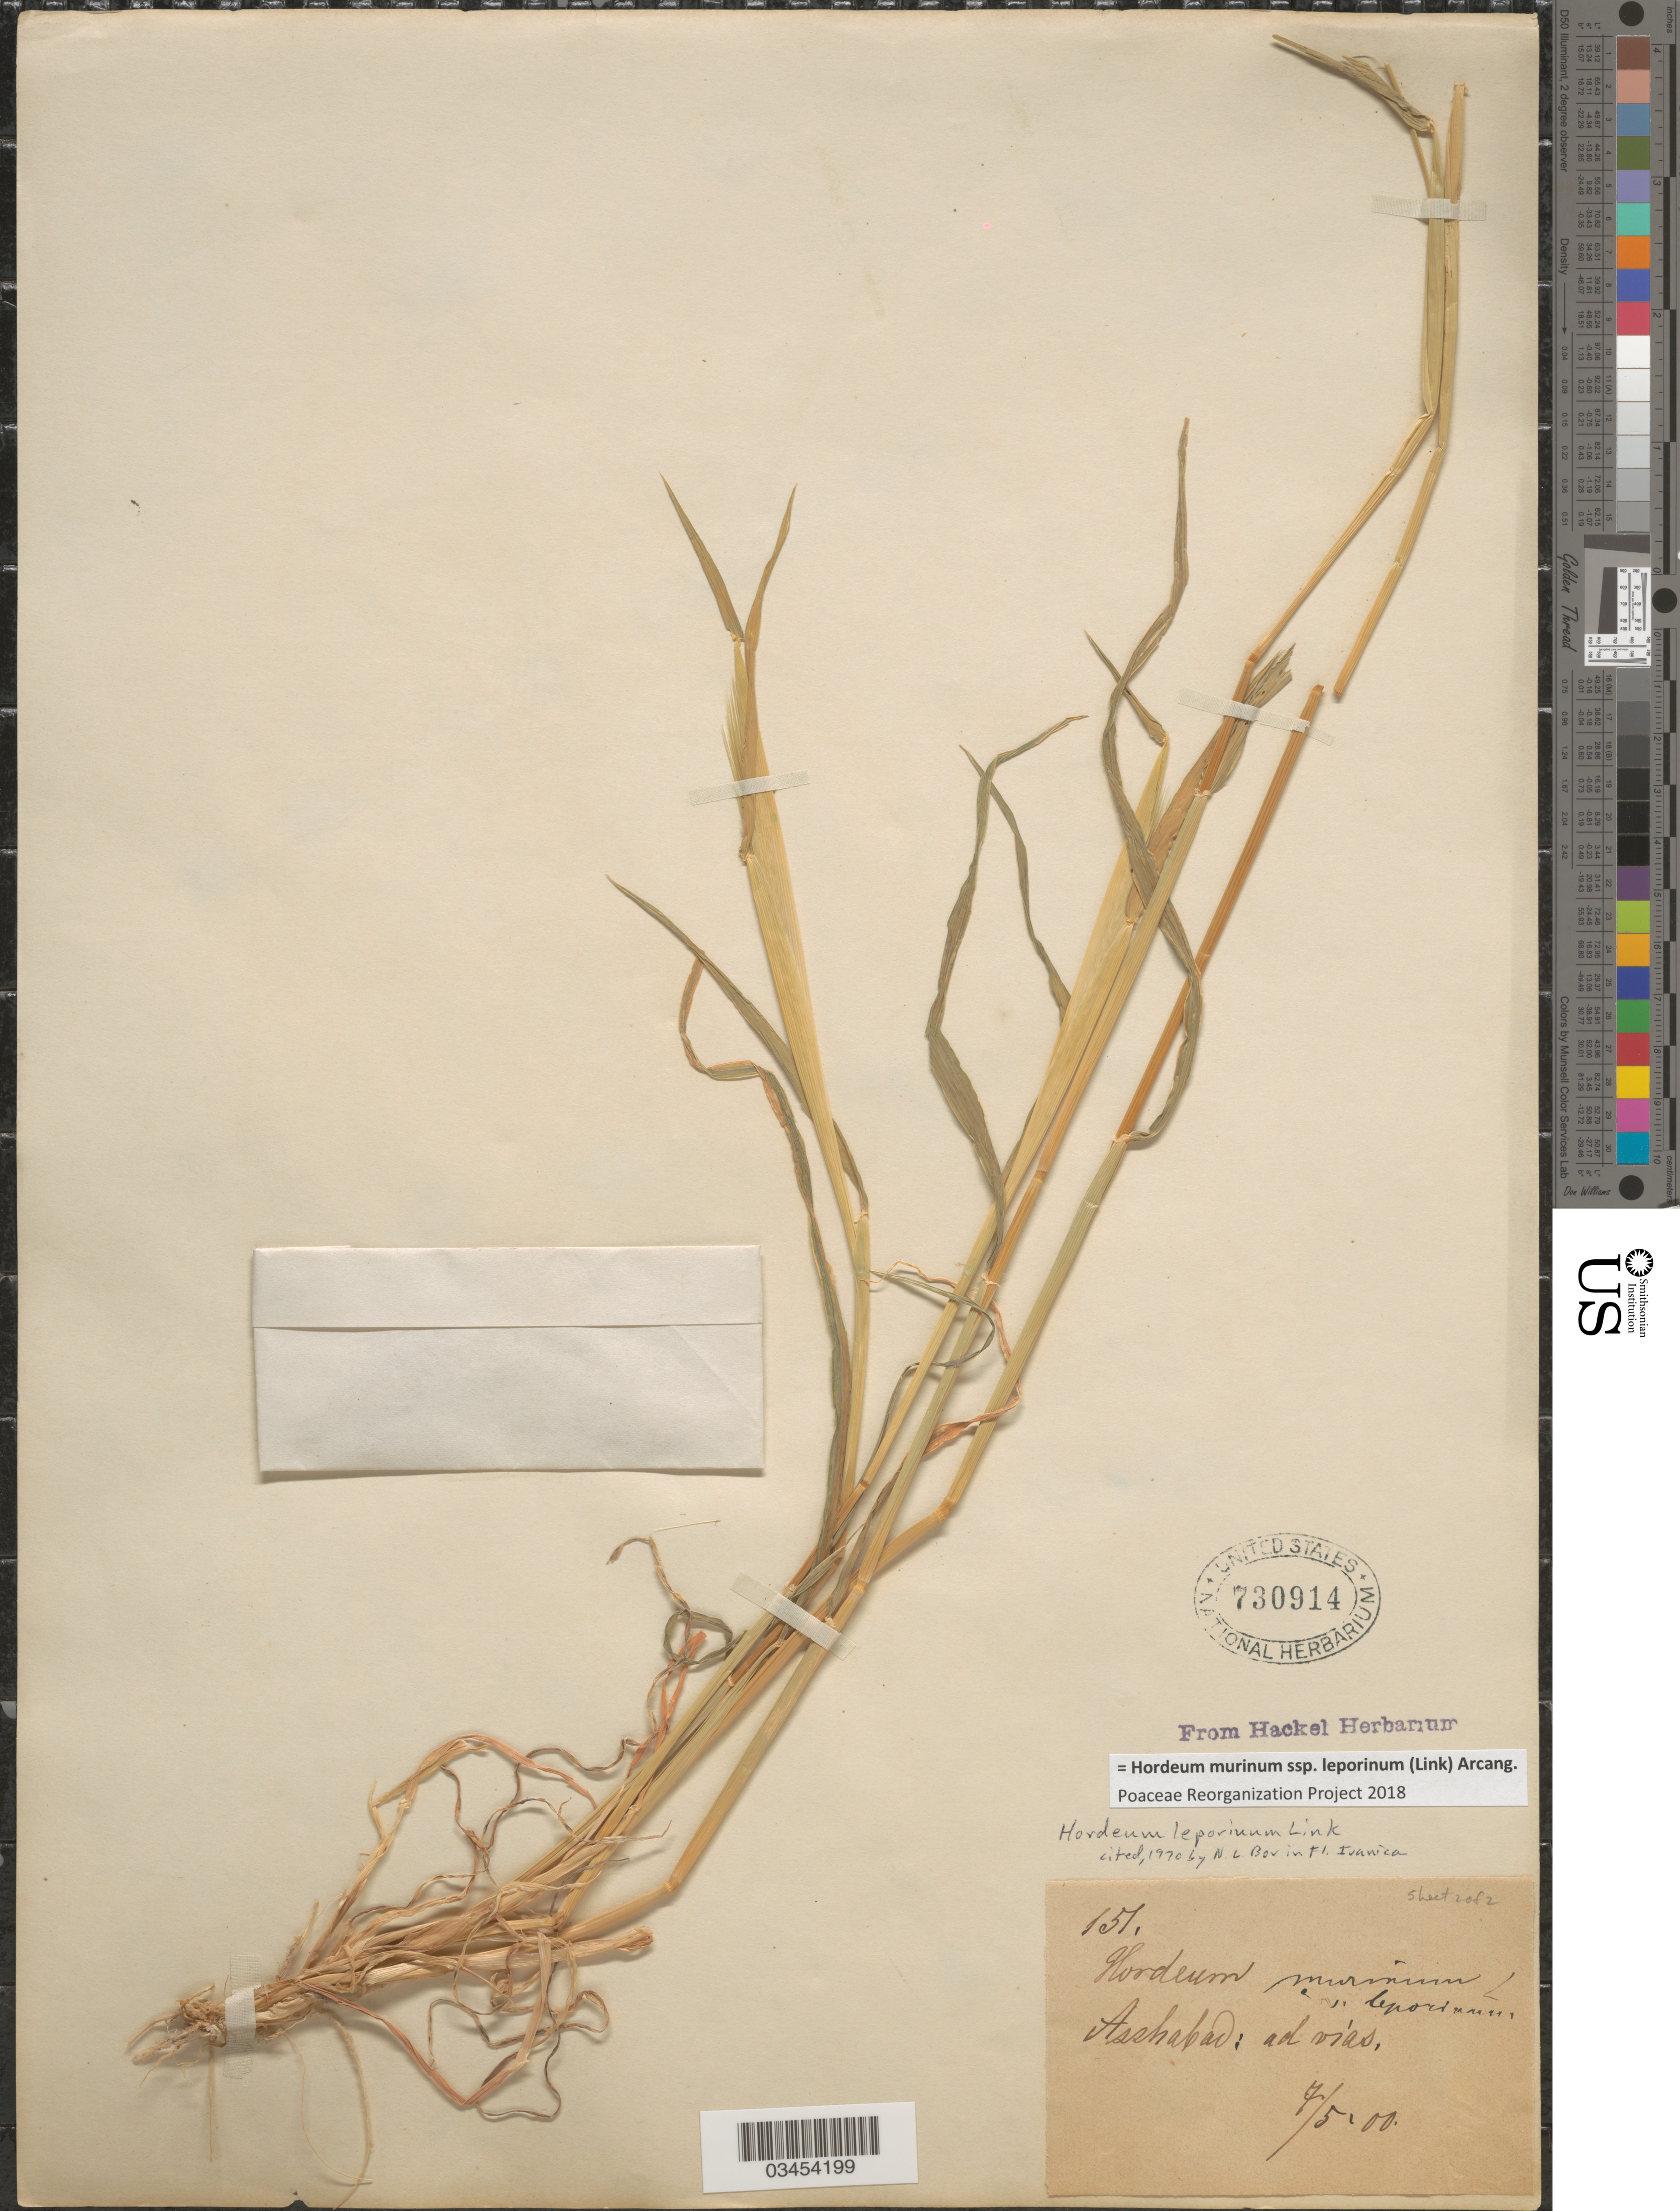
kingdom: Plantae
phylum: Tracheophyta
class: Liliopsida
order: Poales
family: Poaceae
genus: Hordeum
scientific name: Hordeum murinum subsp. leporinum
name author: (Link) Arcang.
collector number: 151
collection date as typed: Transcribed d/m/y: 7/5/0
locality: Asshabad: ad vias.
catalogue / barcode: US 730914